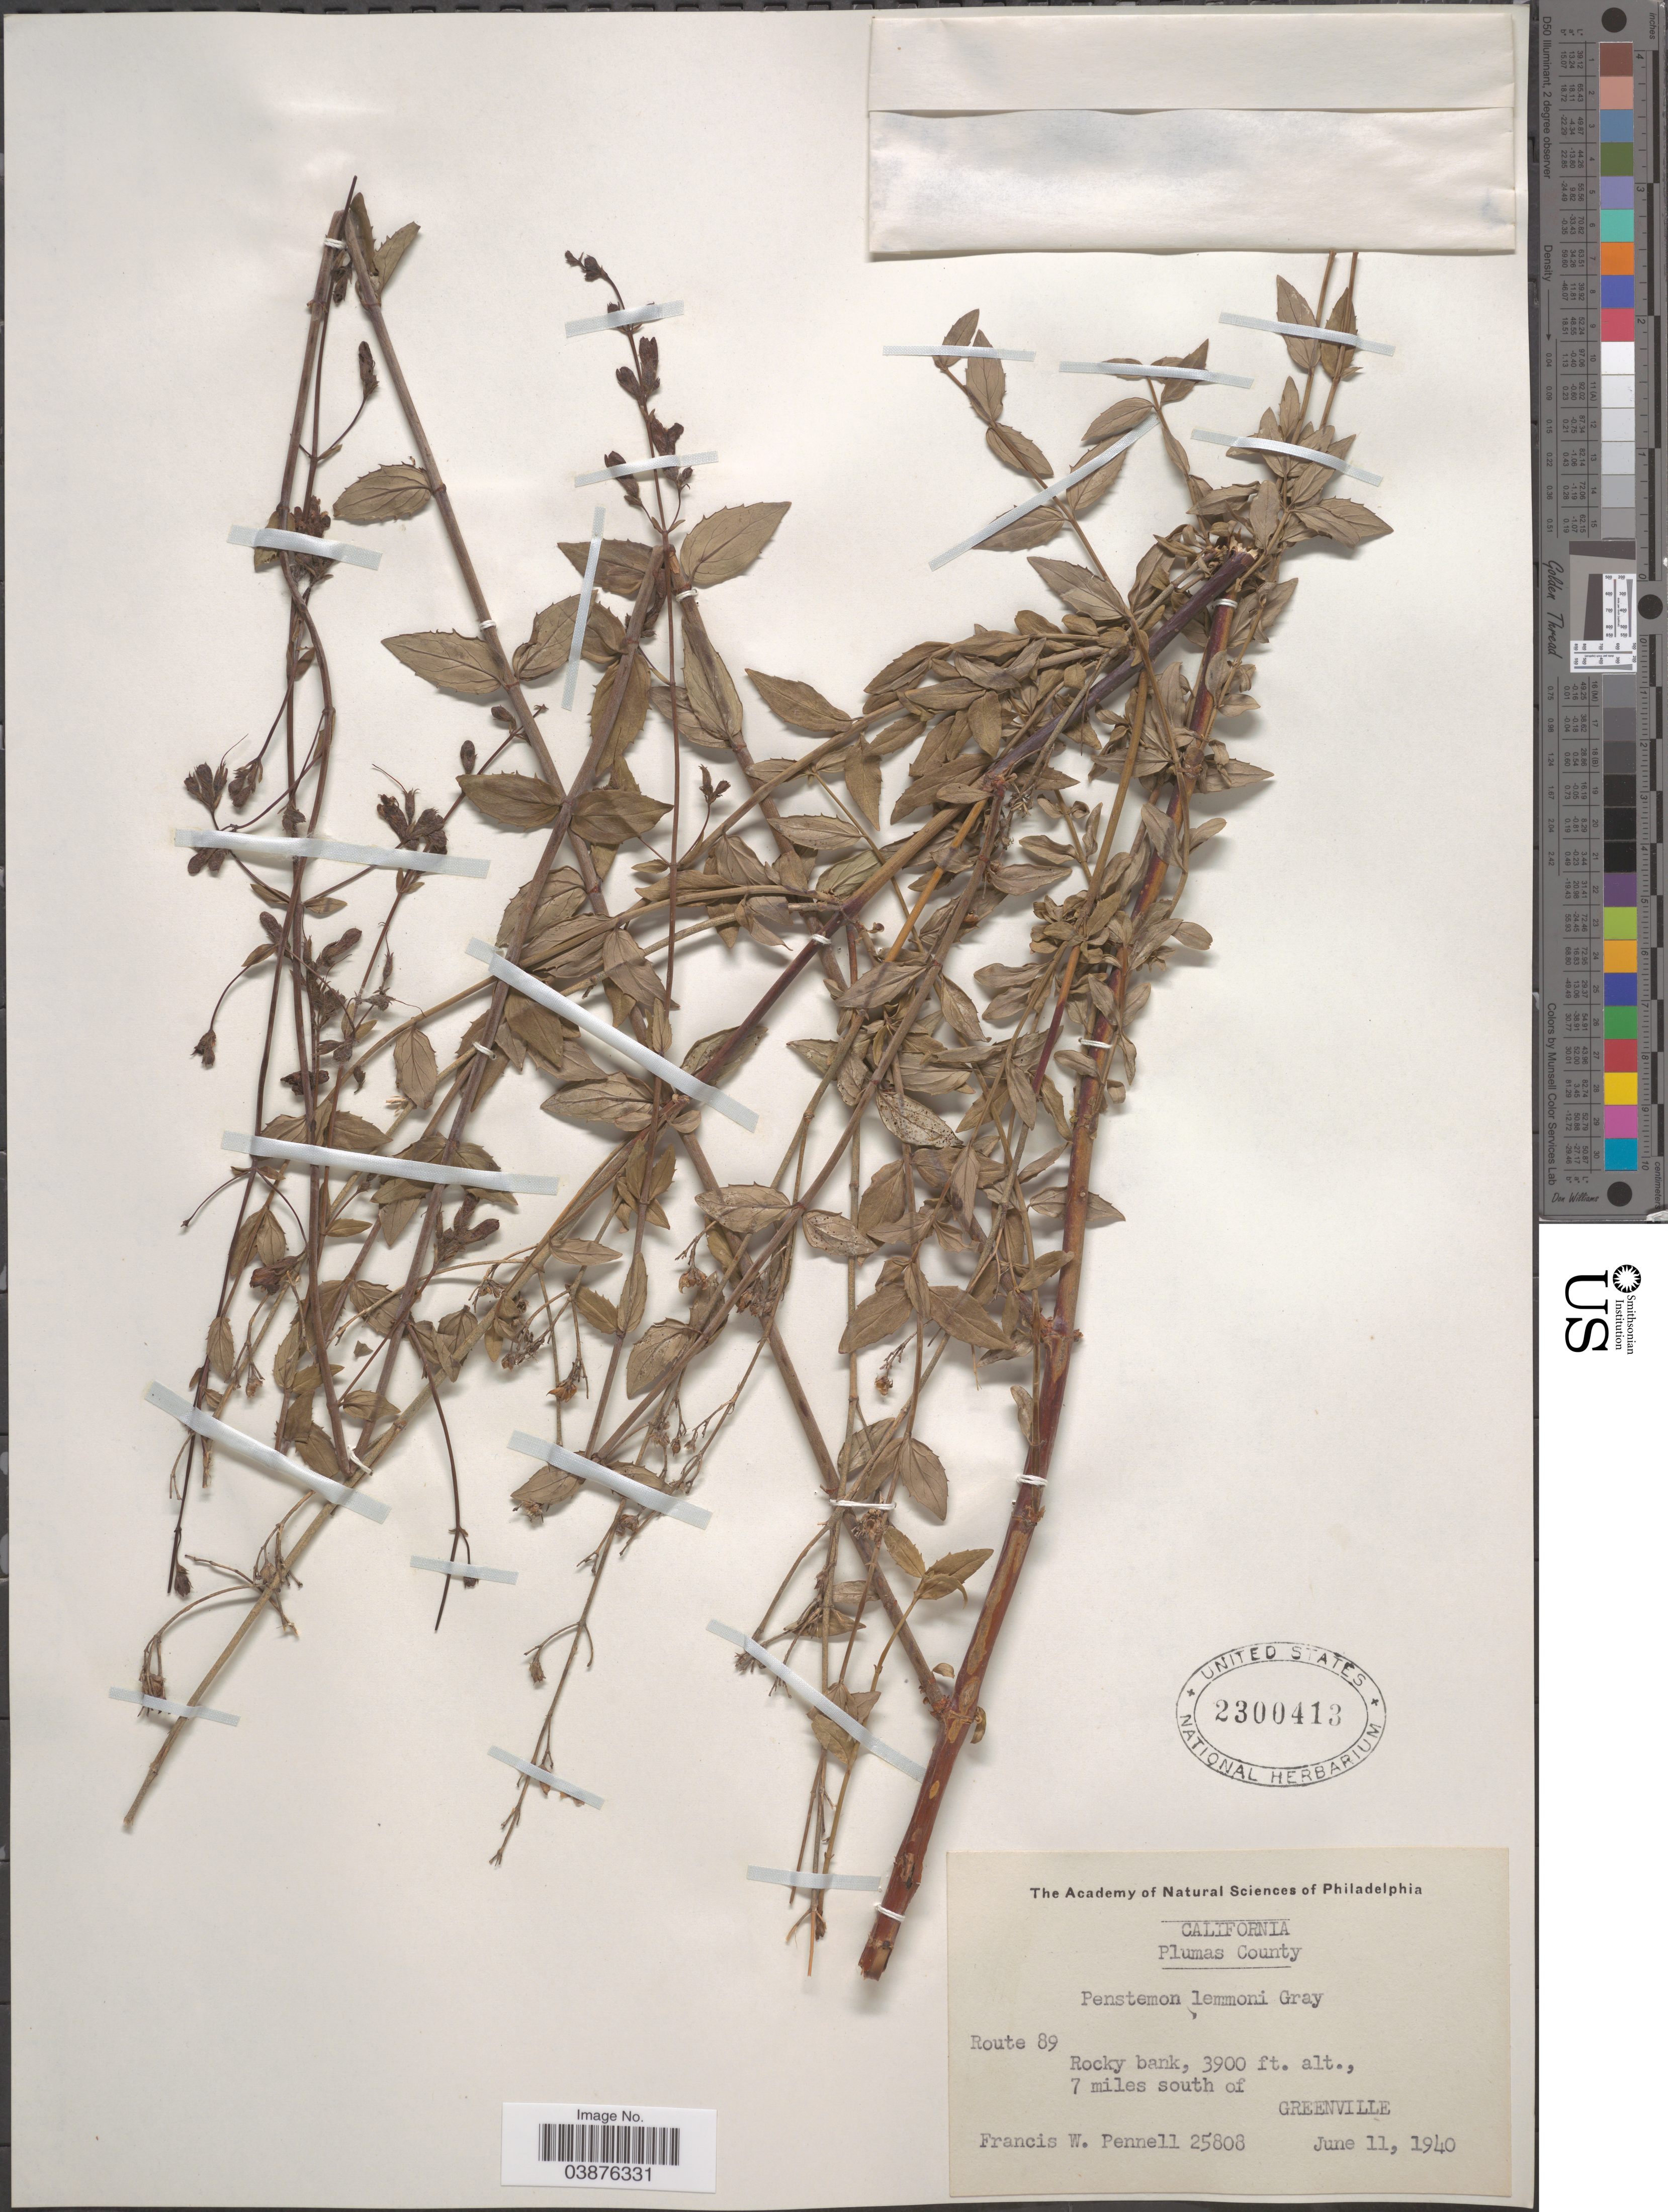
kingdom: Plantae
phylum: Tracheophyta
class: Magnoliopsida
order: Lamiales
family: Plantaginaceae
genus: Penstemon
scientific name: Penstemon lemmonii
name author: A. Gray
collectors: F. W. Pennell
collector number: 25808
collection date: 1940-06-11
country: United States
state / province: California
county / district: Plumas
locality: Plumas County. Route 89. Rocky bank, 7 miles south of Greenville.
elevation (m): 1189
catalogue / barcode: US 2300413